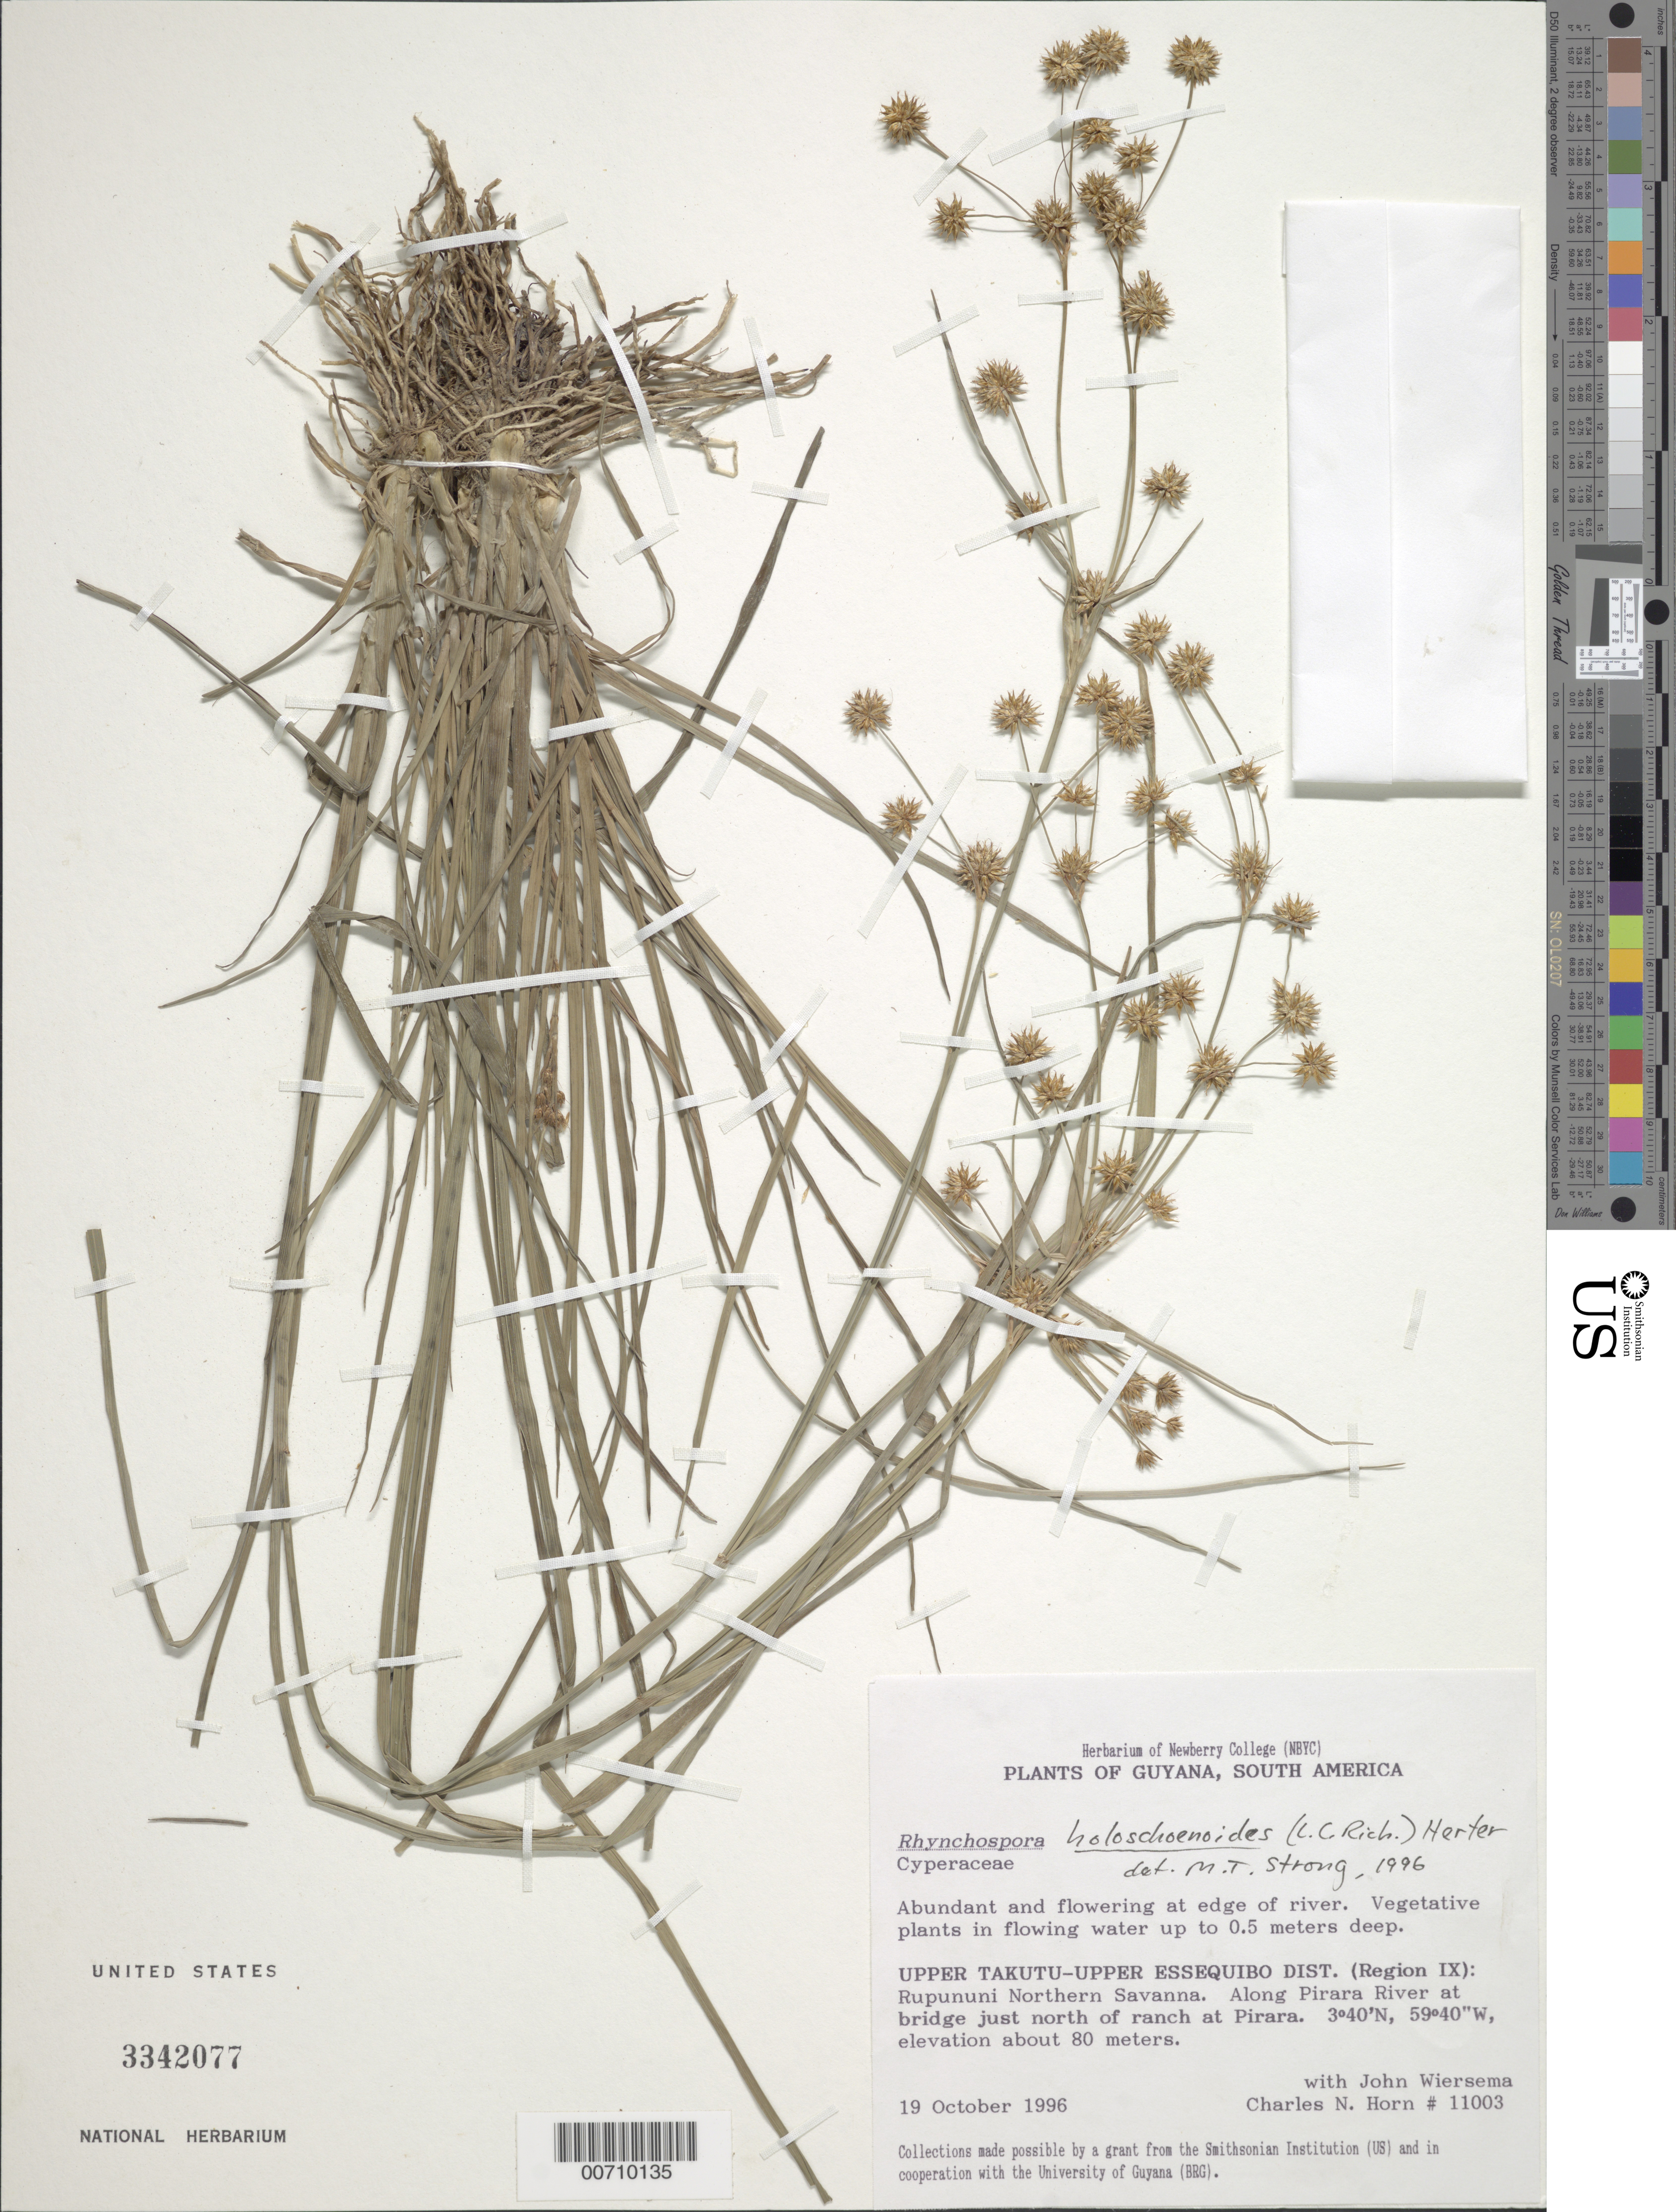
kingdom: Plantae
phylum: Tracheophyta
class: Liliopsida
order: Poales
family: Cyperaceae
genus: Rhynchospora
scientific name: Rhynchospora holoschoenoides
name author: (Rich.) Herter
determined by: Strong, M. T., (US), Smithsonian Institution - National Museum of Natural History (UNITED STATES)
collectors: C. N. Horn & J. H. Wiersema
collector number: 11003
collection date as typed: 19-Oct-96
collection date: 1996-10-19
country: Guyana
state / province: U. Takutu-U. Essequibo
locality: Rupununi Northern Savanna, Pirara River at bridge just north of Pirara Ranch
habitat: Flowering at edge of river, vegetative plants in flowing water up to 0.5 m deep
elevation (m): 80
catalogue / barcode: US 3342077